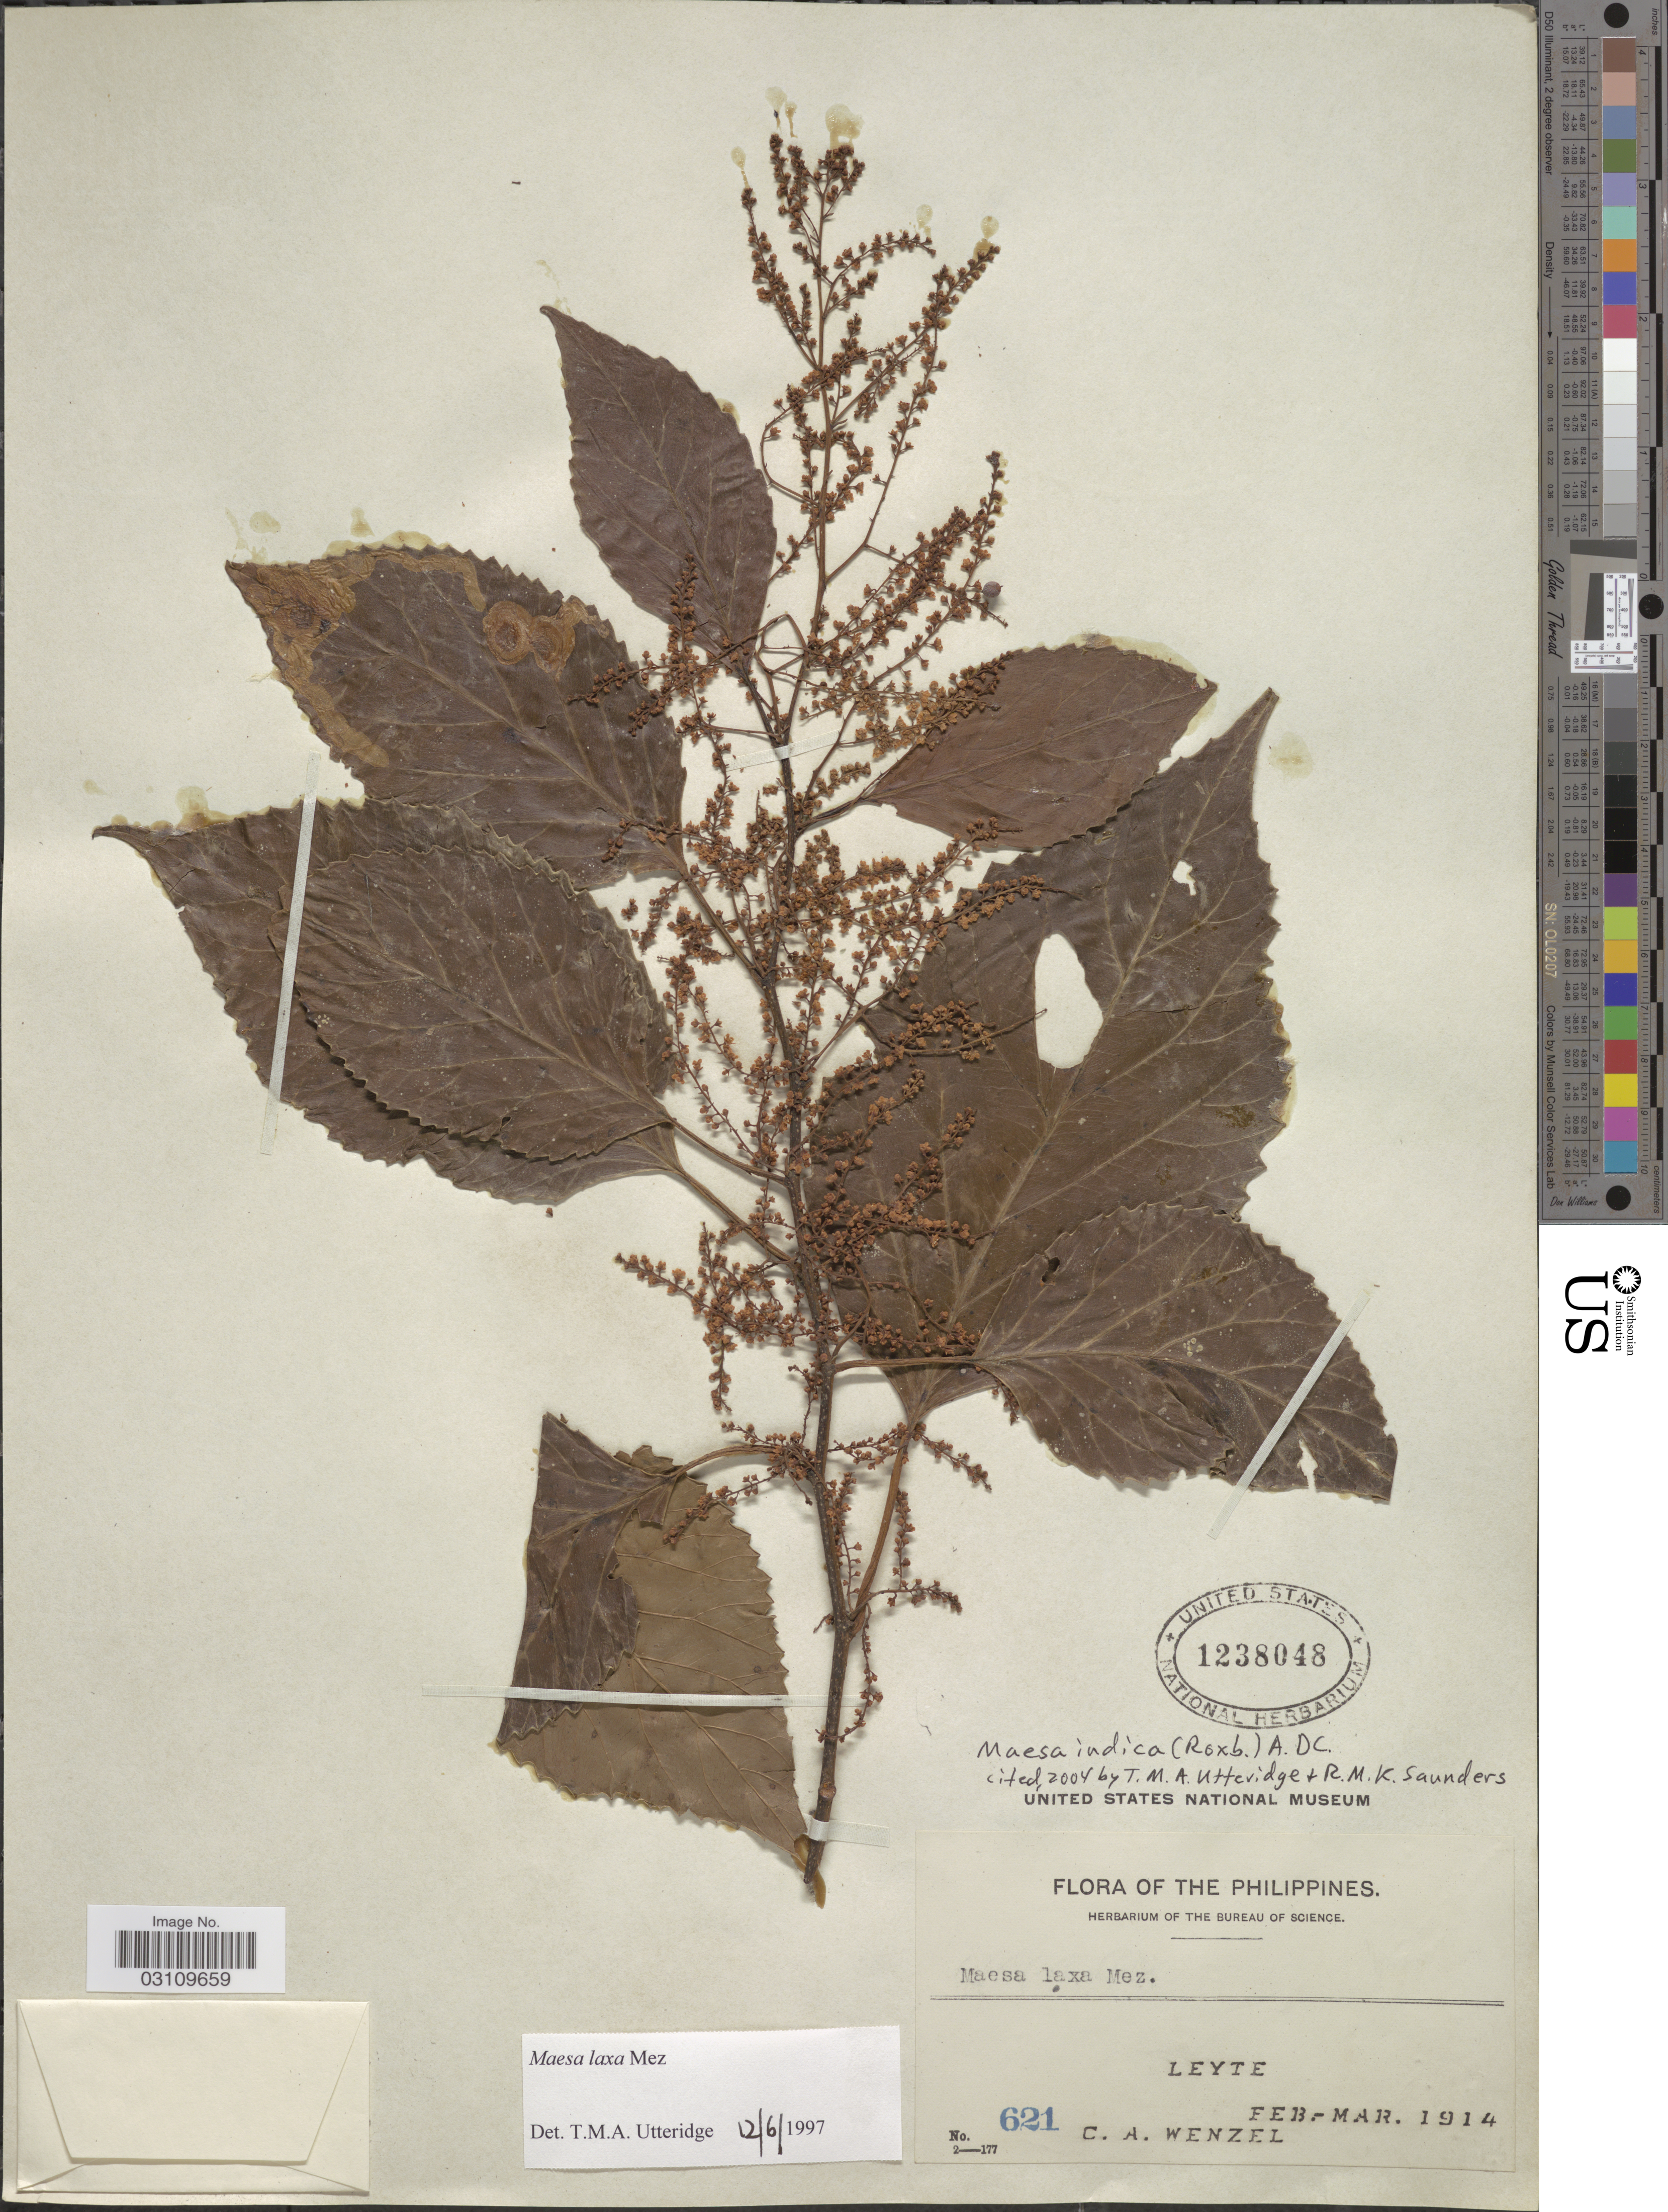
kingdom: Plantae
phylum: Tracheophyta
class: Magnoliopsida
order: Ericales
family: Primulaceae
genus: Maesa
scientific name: Maesa indica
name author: (Roxb.) A. DC.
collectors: C. Wenzel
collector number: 621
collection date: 1914-02/1914-03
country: Philippines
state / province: Eastern Visayas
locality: Leyte.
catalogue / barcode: US 1238048